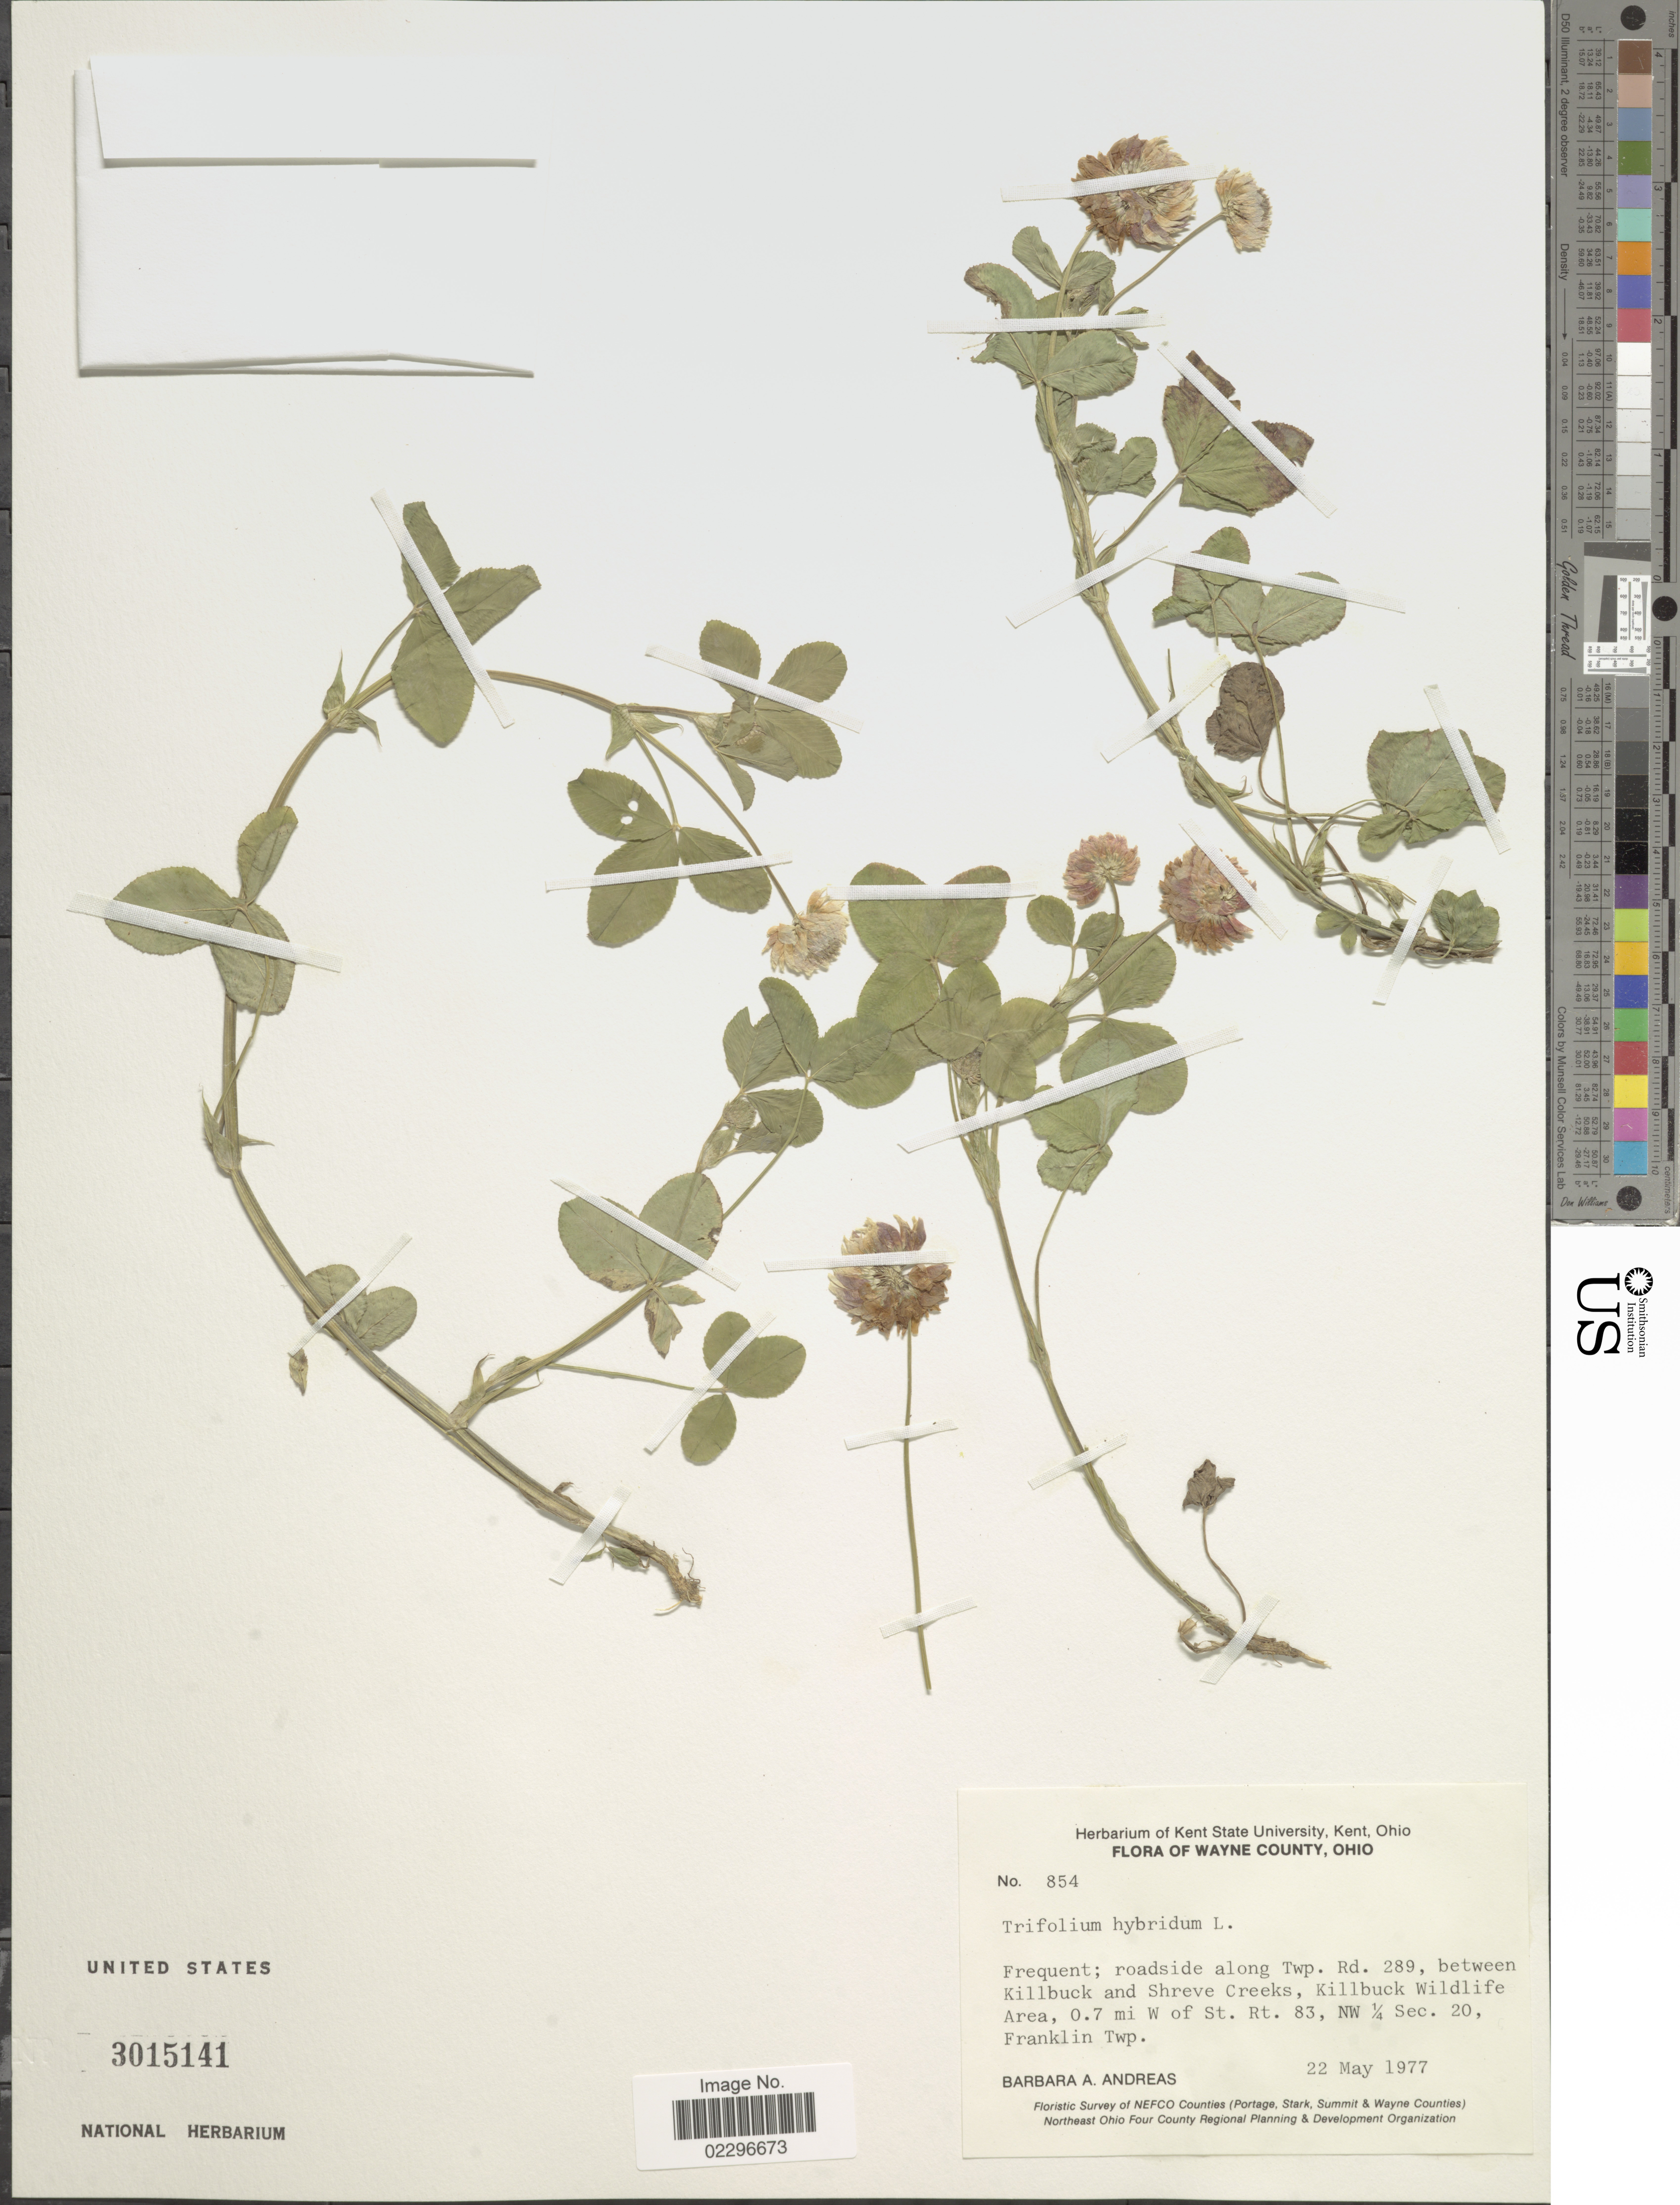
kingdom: Plantae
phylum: Tracheophyta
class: Magnoliopsida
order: Fabales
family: Fabaceae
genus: Trifolium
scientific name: Trifolium hybridum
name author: L.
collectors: B. A. Andreas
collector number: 854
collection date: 1977-05-22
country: United States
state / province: Ohio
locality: Wayne County. roadside along Twp. Rd. 289, between Killbuck and Shreve Creeks, Killbuck Wildlife area, 0.7 mi. W of St. Rt. 83, NW 1/4 Sec. 20, Franklin Twp.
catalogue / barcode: US 3015141